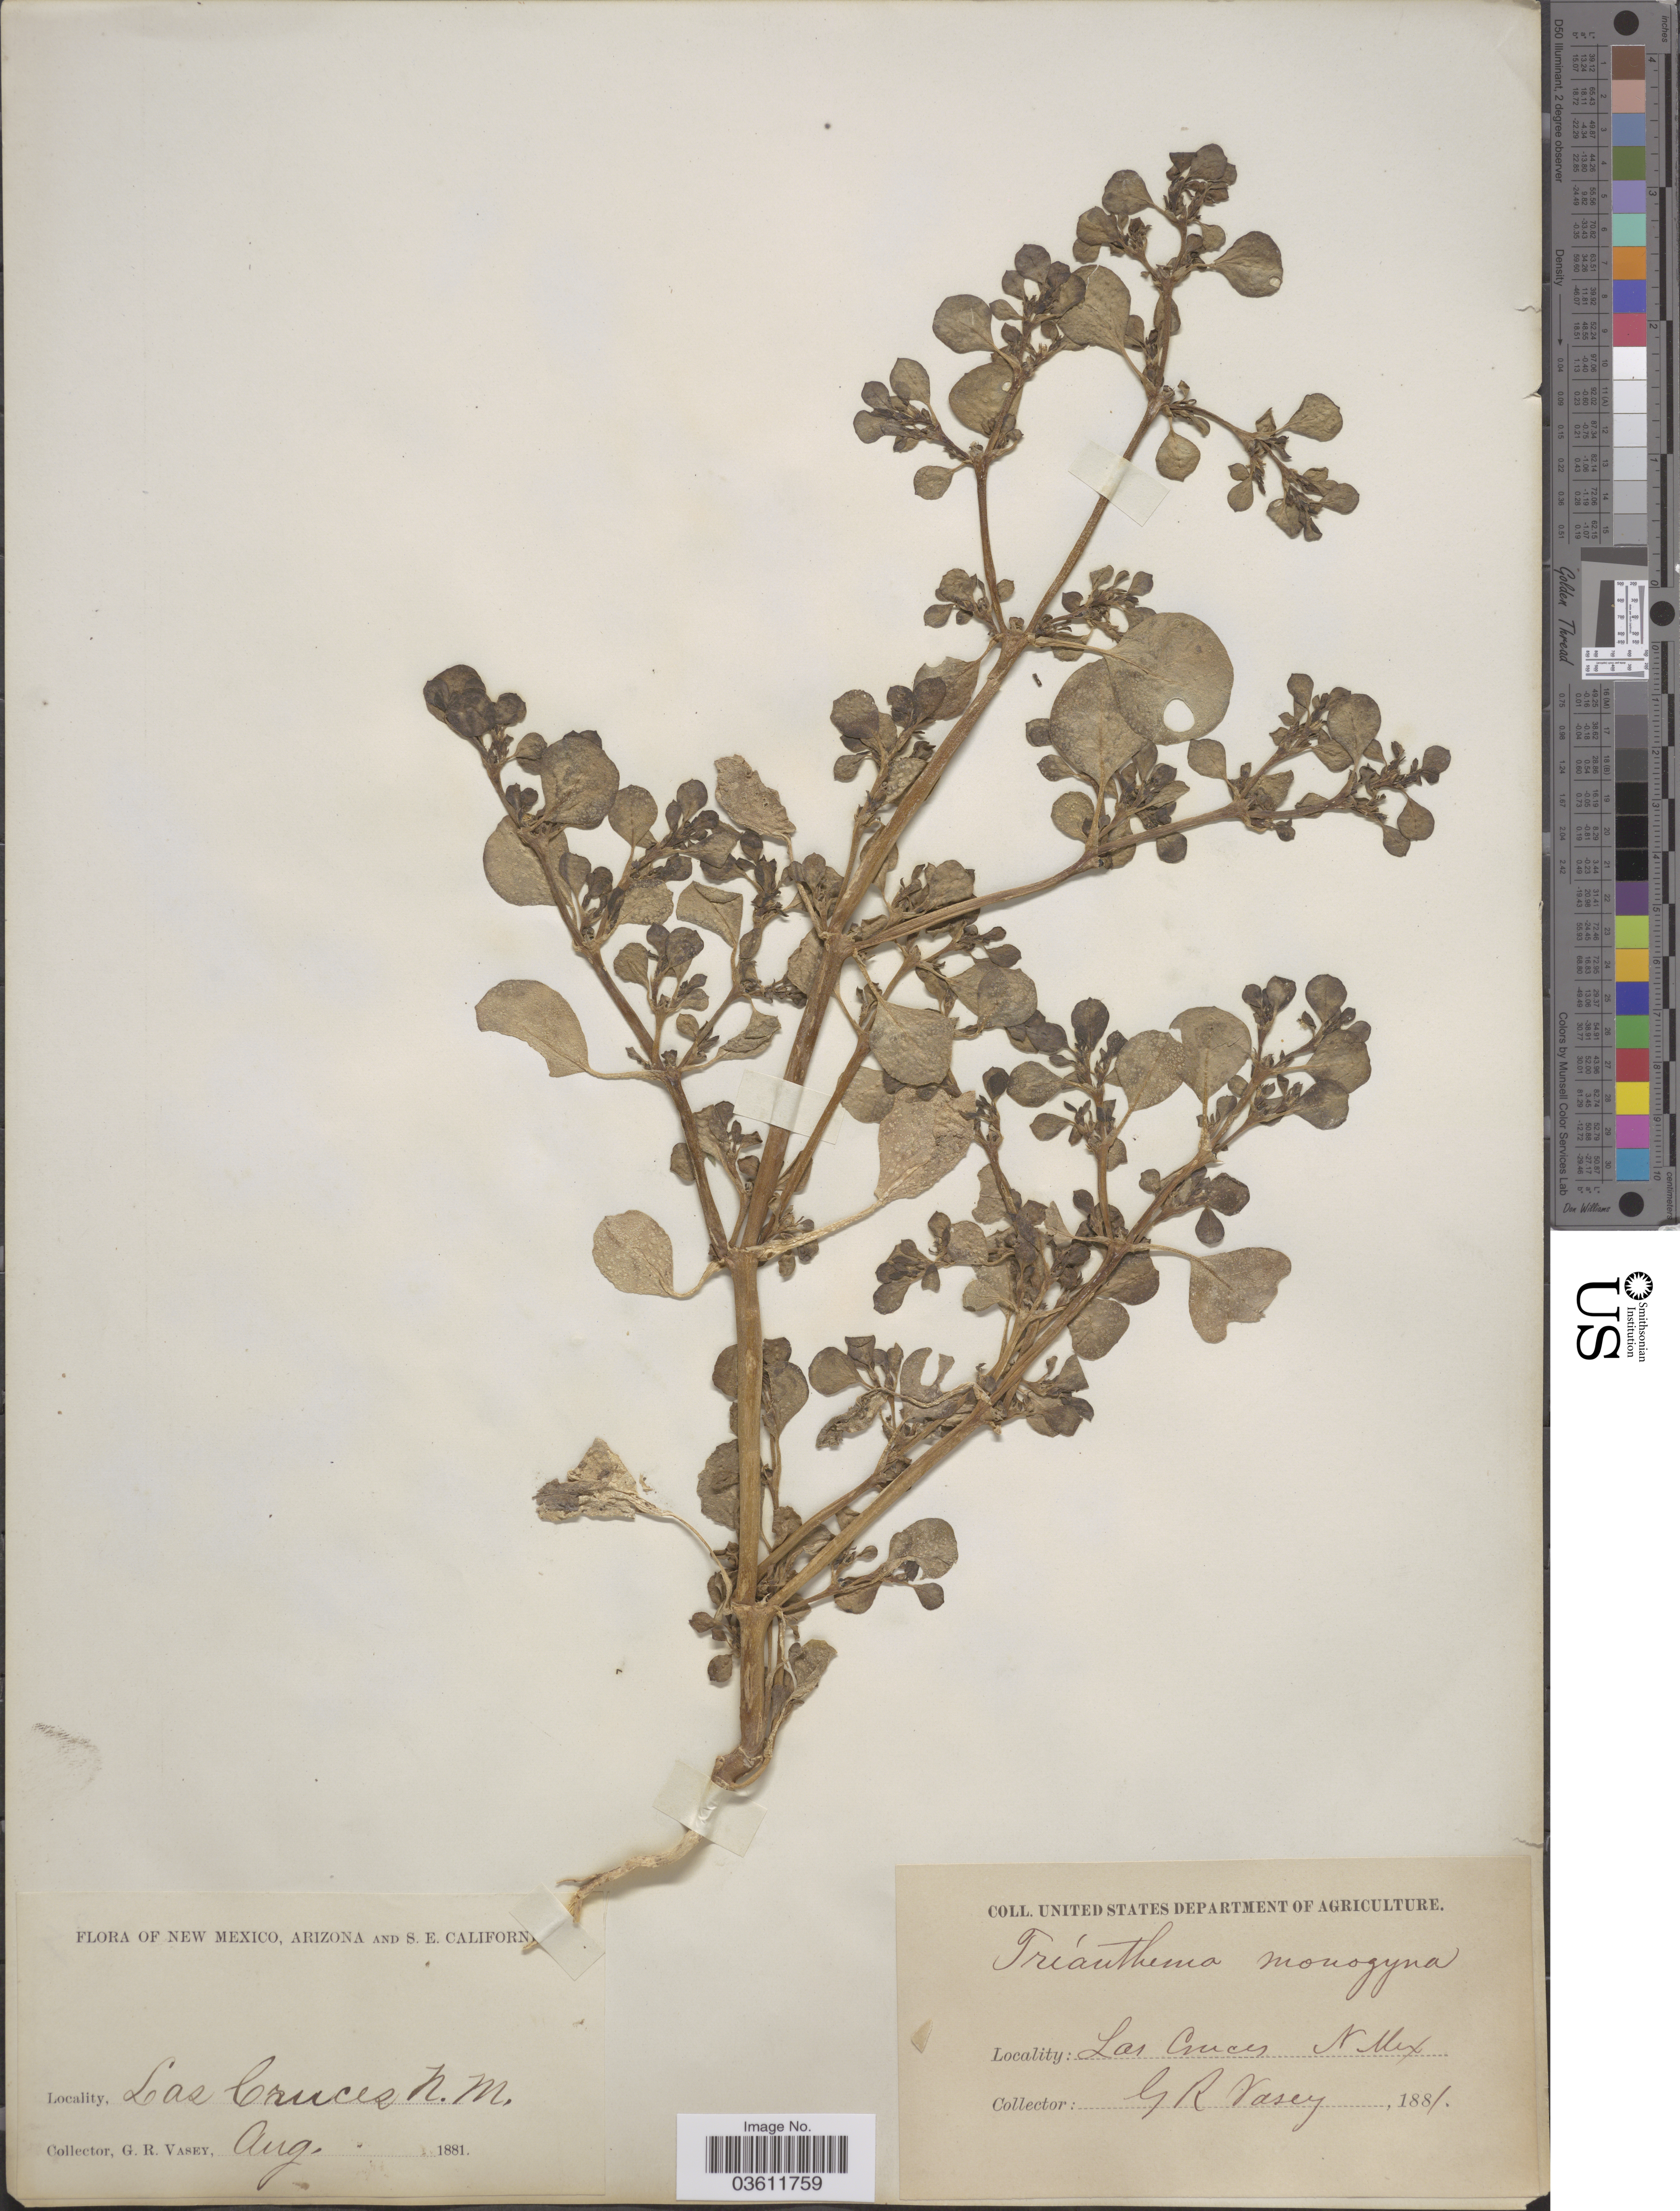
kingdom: Plantae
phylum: Tracheophyta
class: Magnoliopsida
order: Caryophyllales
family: Aizoaceae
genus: Trianthema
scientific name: Trianthema portulacastrum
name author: L.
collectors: G. R. Vasey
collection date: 1881-08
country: United States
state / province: New Mexico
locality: Las Cruces.